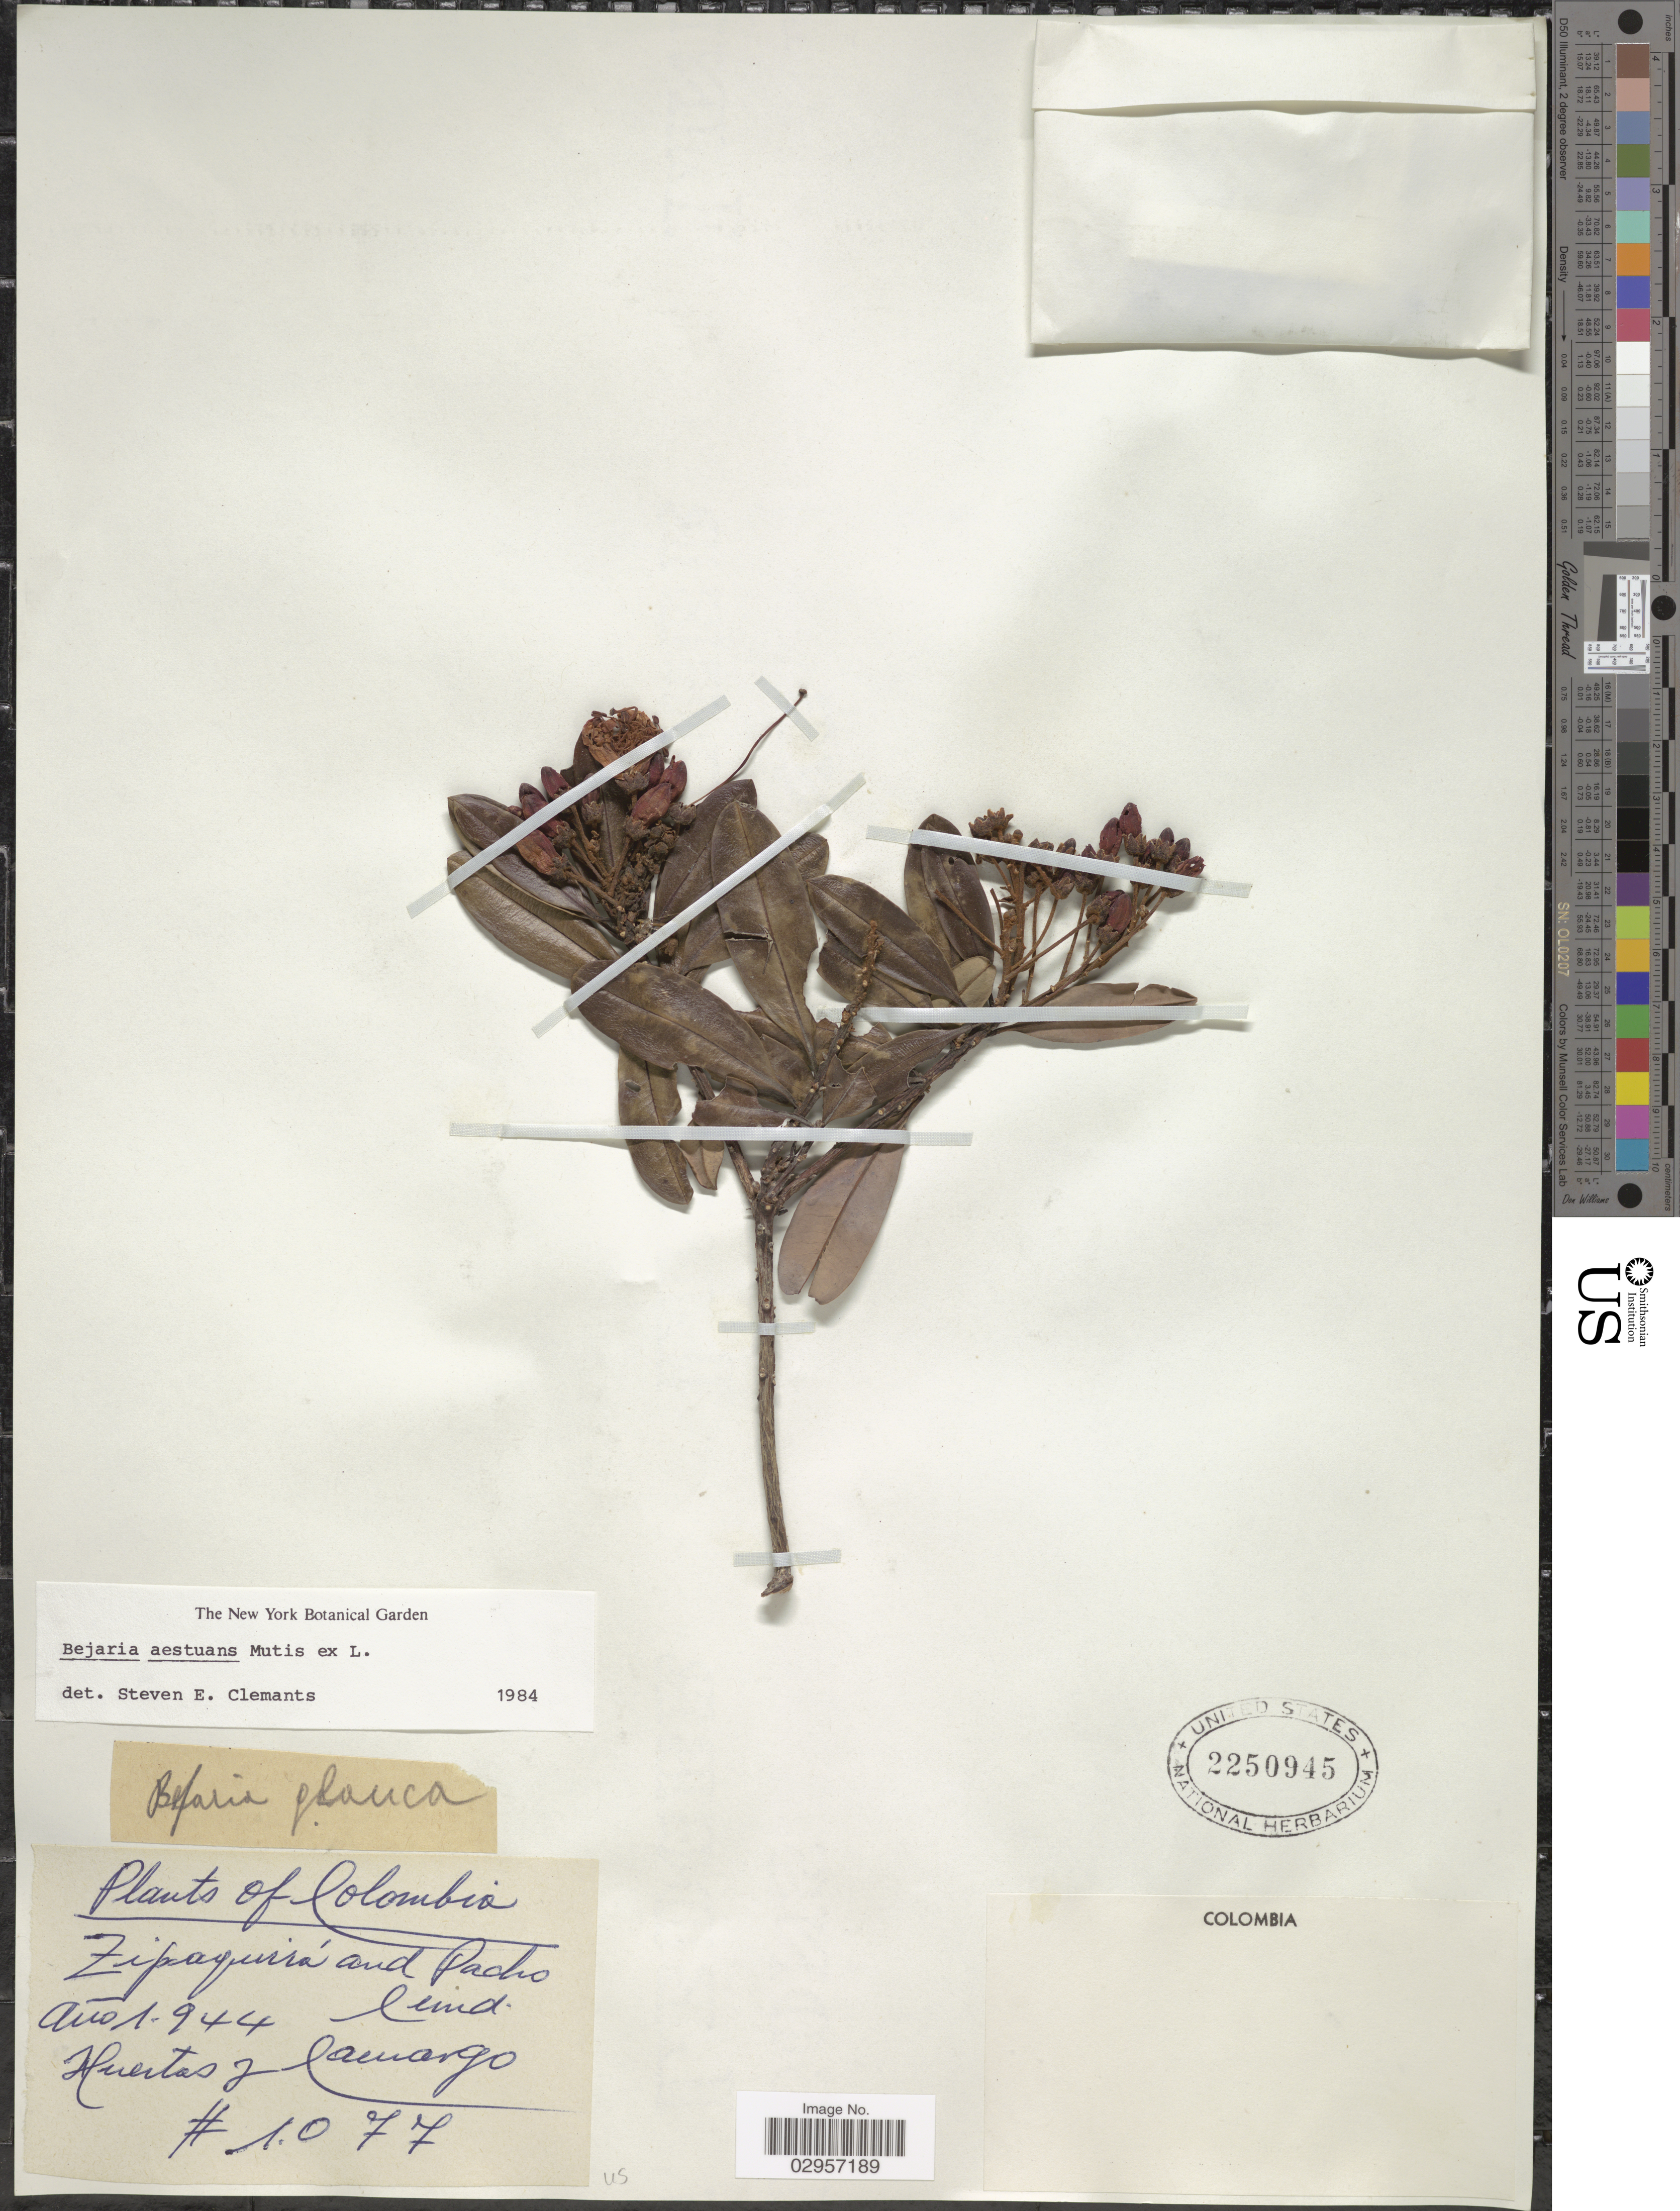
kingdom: Plantae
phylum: Tracheophyta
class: Magnoliopsida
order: Ericales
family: Ericaceae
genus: Befaria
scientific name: Befaria aestuans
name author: Mutis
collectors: Huertas & -. Camargo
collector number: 1077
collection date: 1944-08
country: Colombia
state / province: Cundinamarca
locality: Zipaquirá and Padro, Cund.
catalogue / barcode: US 2250945